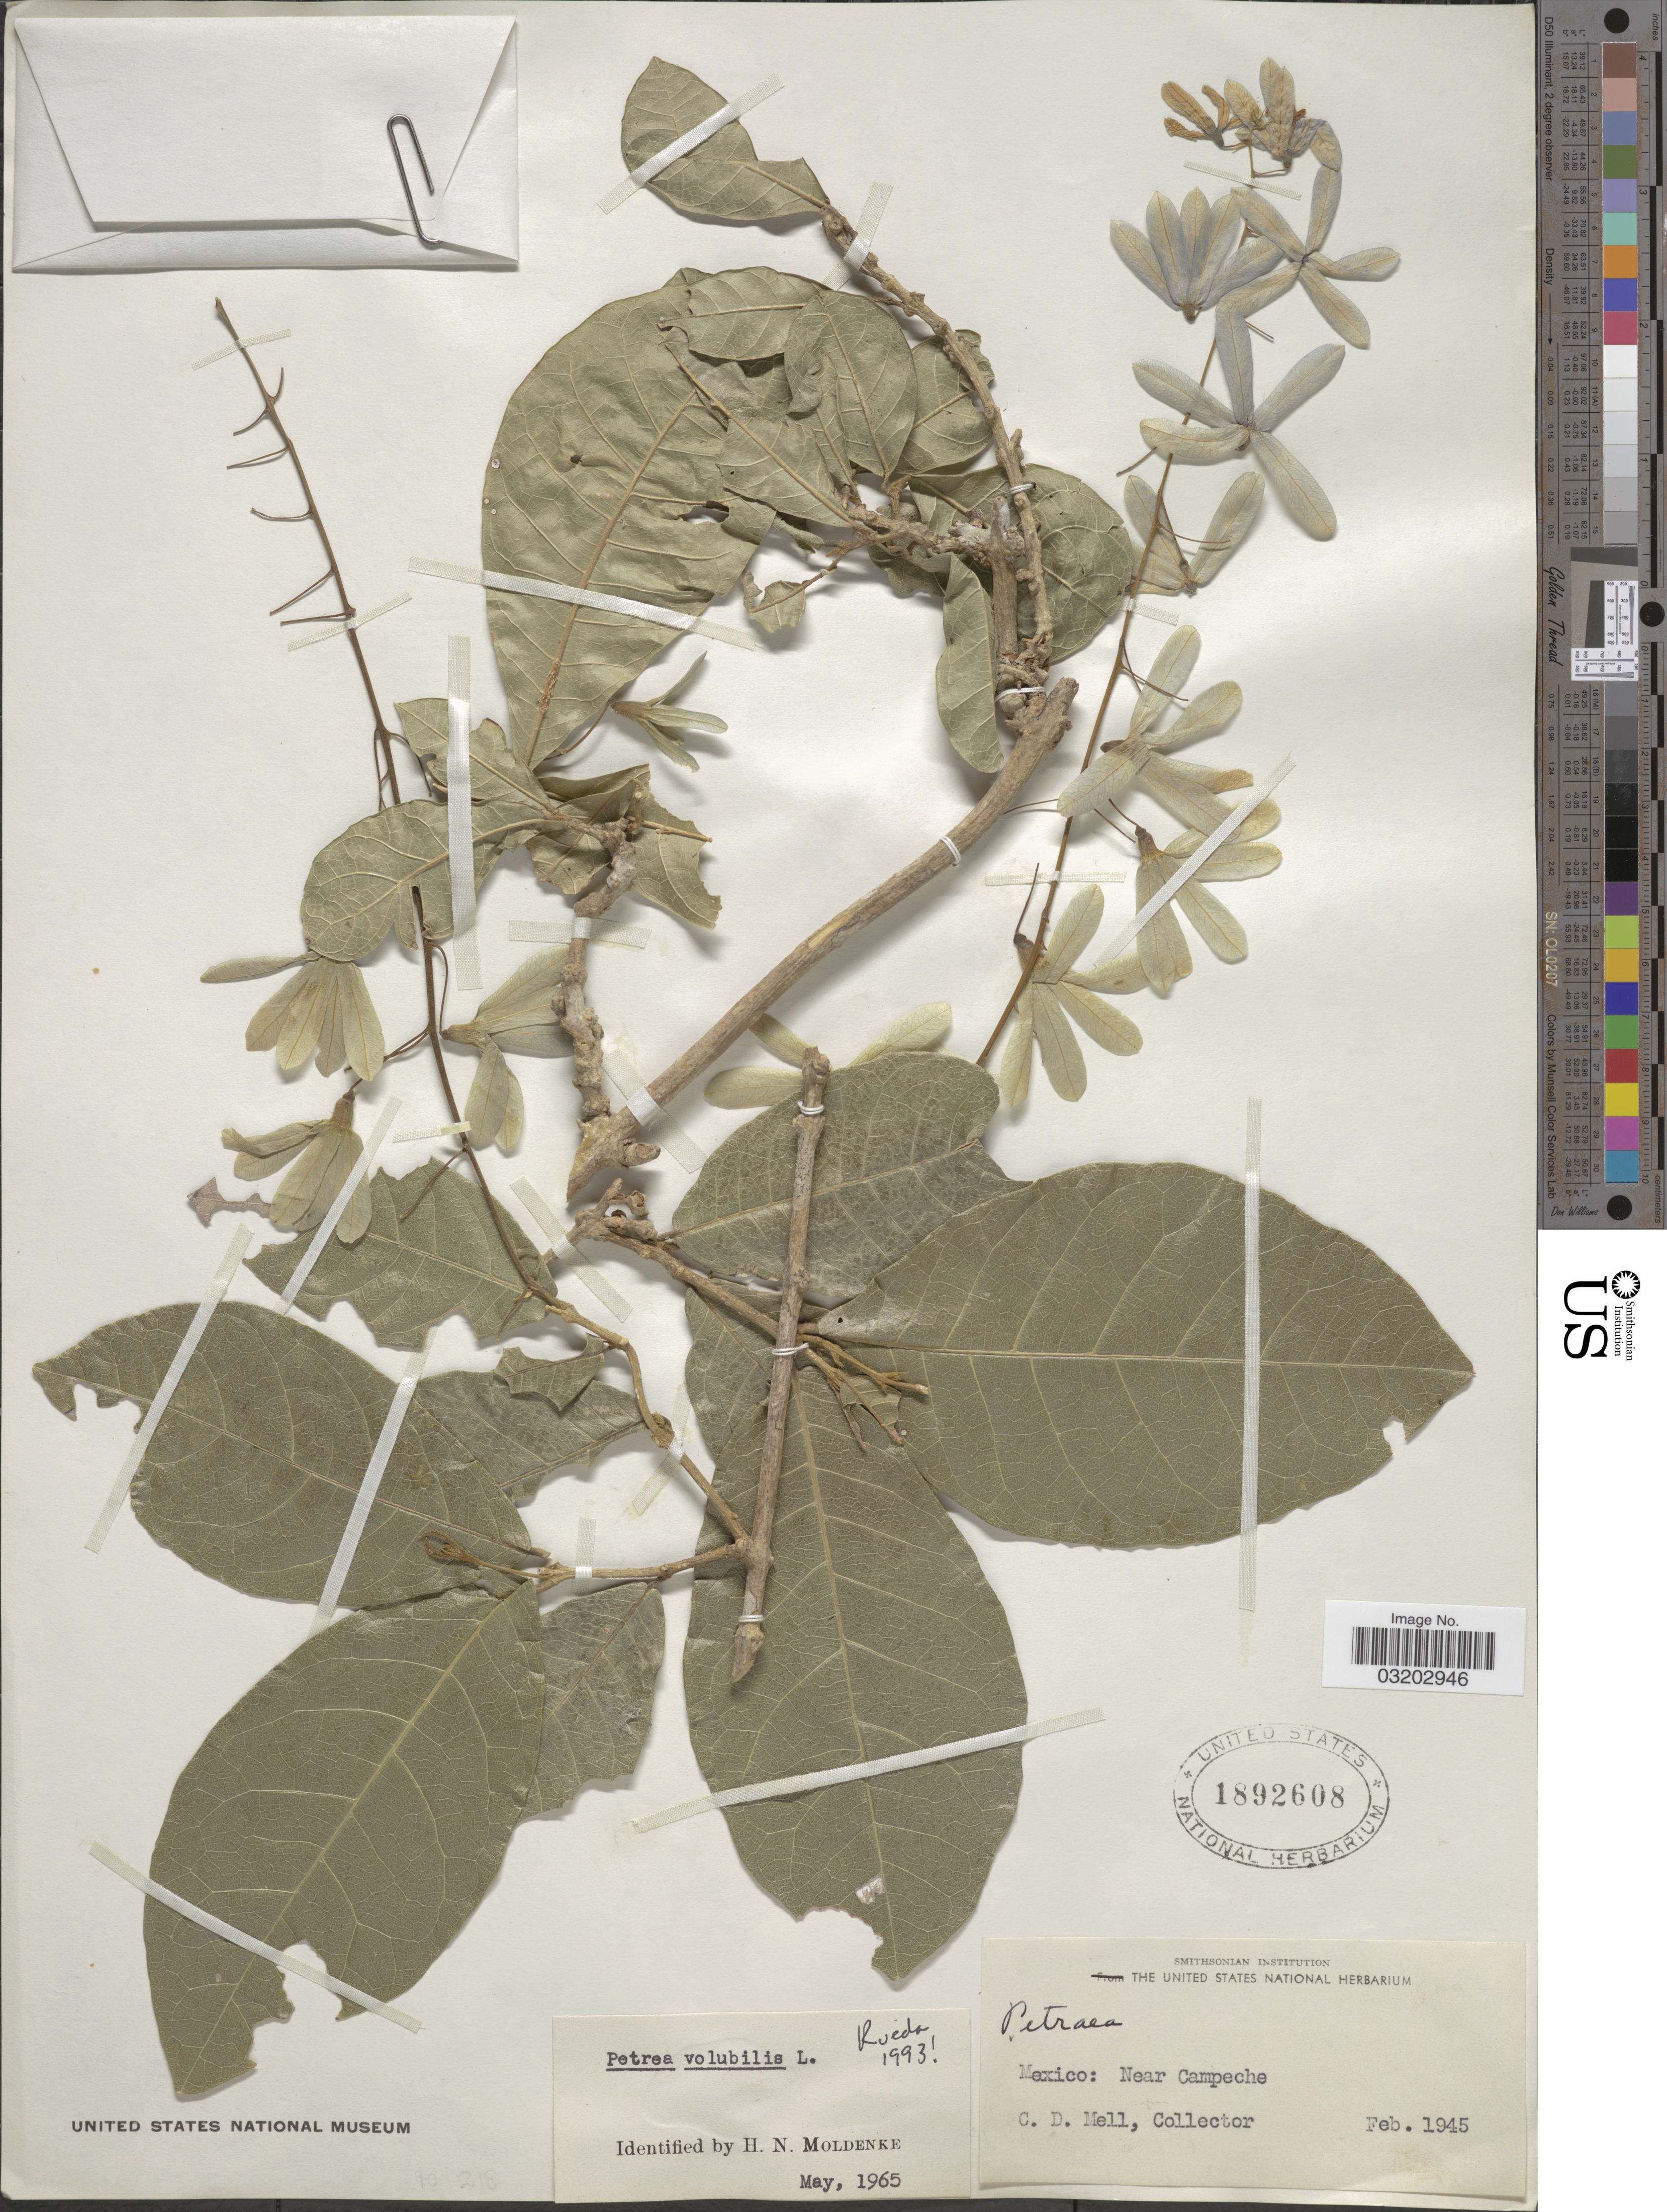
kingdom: Plantae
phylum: Tracheophyta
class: Magnoliopsida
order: Lamiales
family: Verbenaceae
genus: Petrea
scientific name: Petrea volubilis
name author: L.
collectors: C. D. Mell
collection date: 1945-02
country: Mexico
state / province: Campeche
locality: Near Campeche.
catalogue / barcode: US 1892608